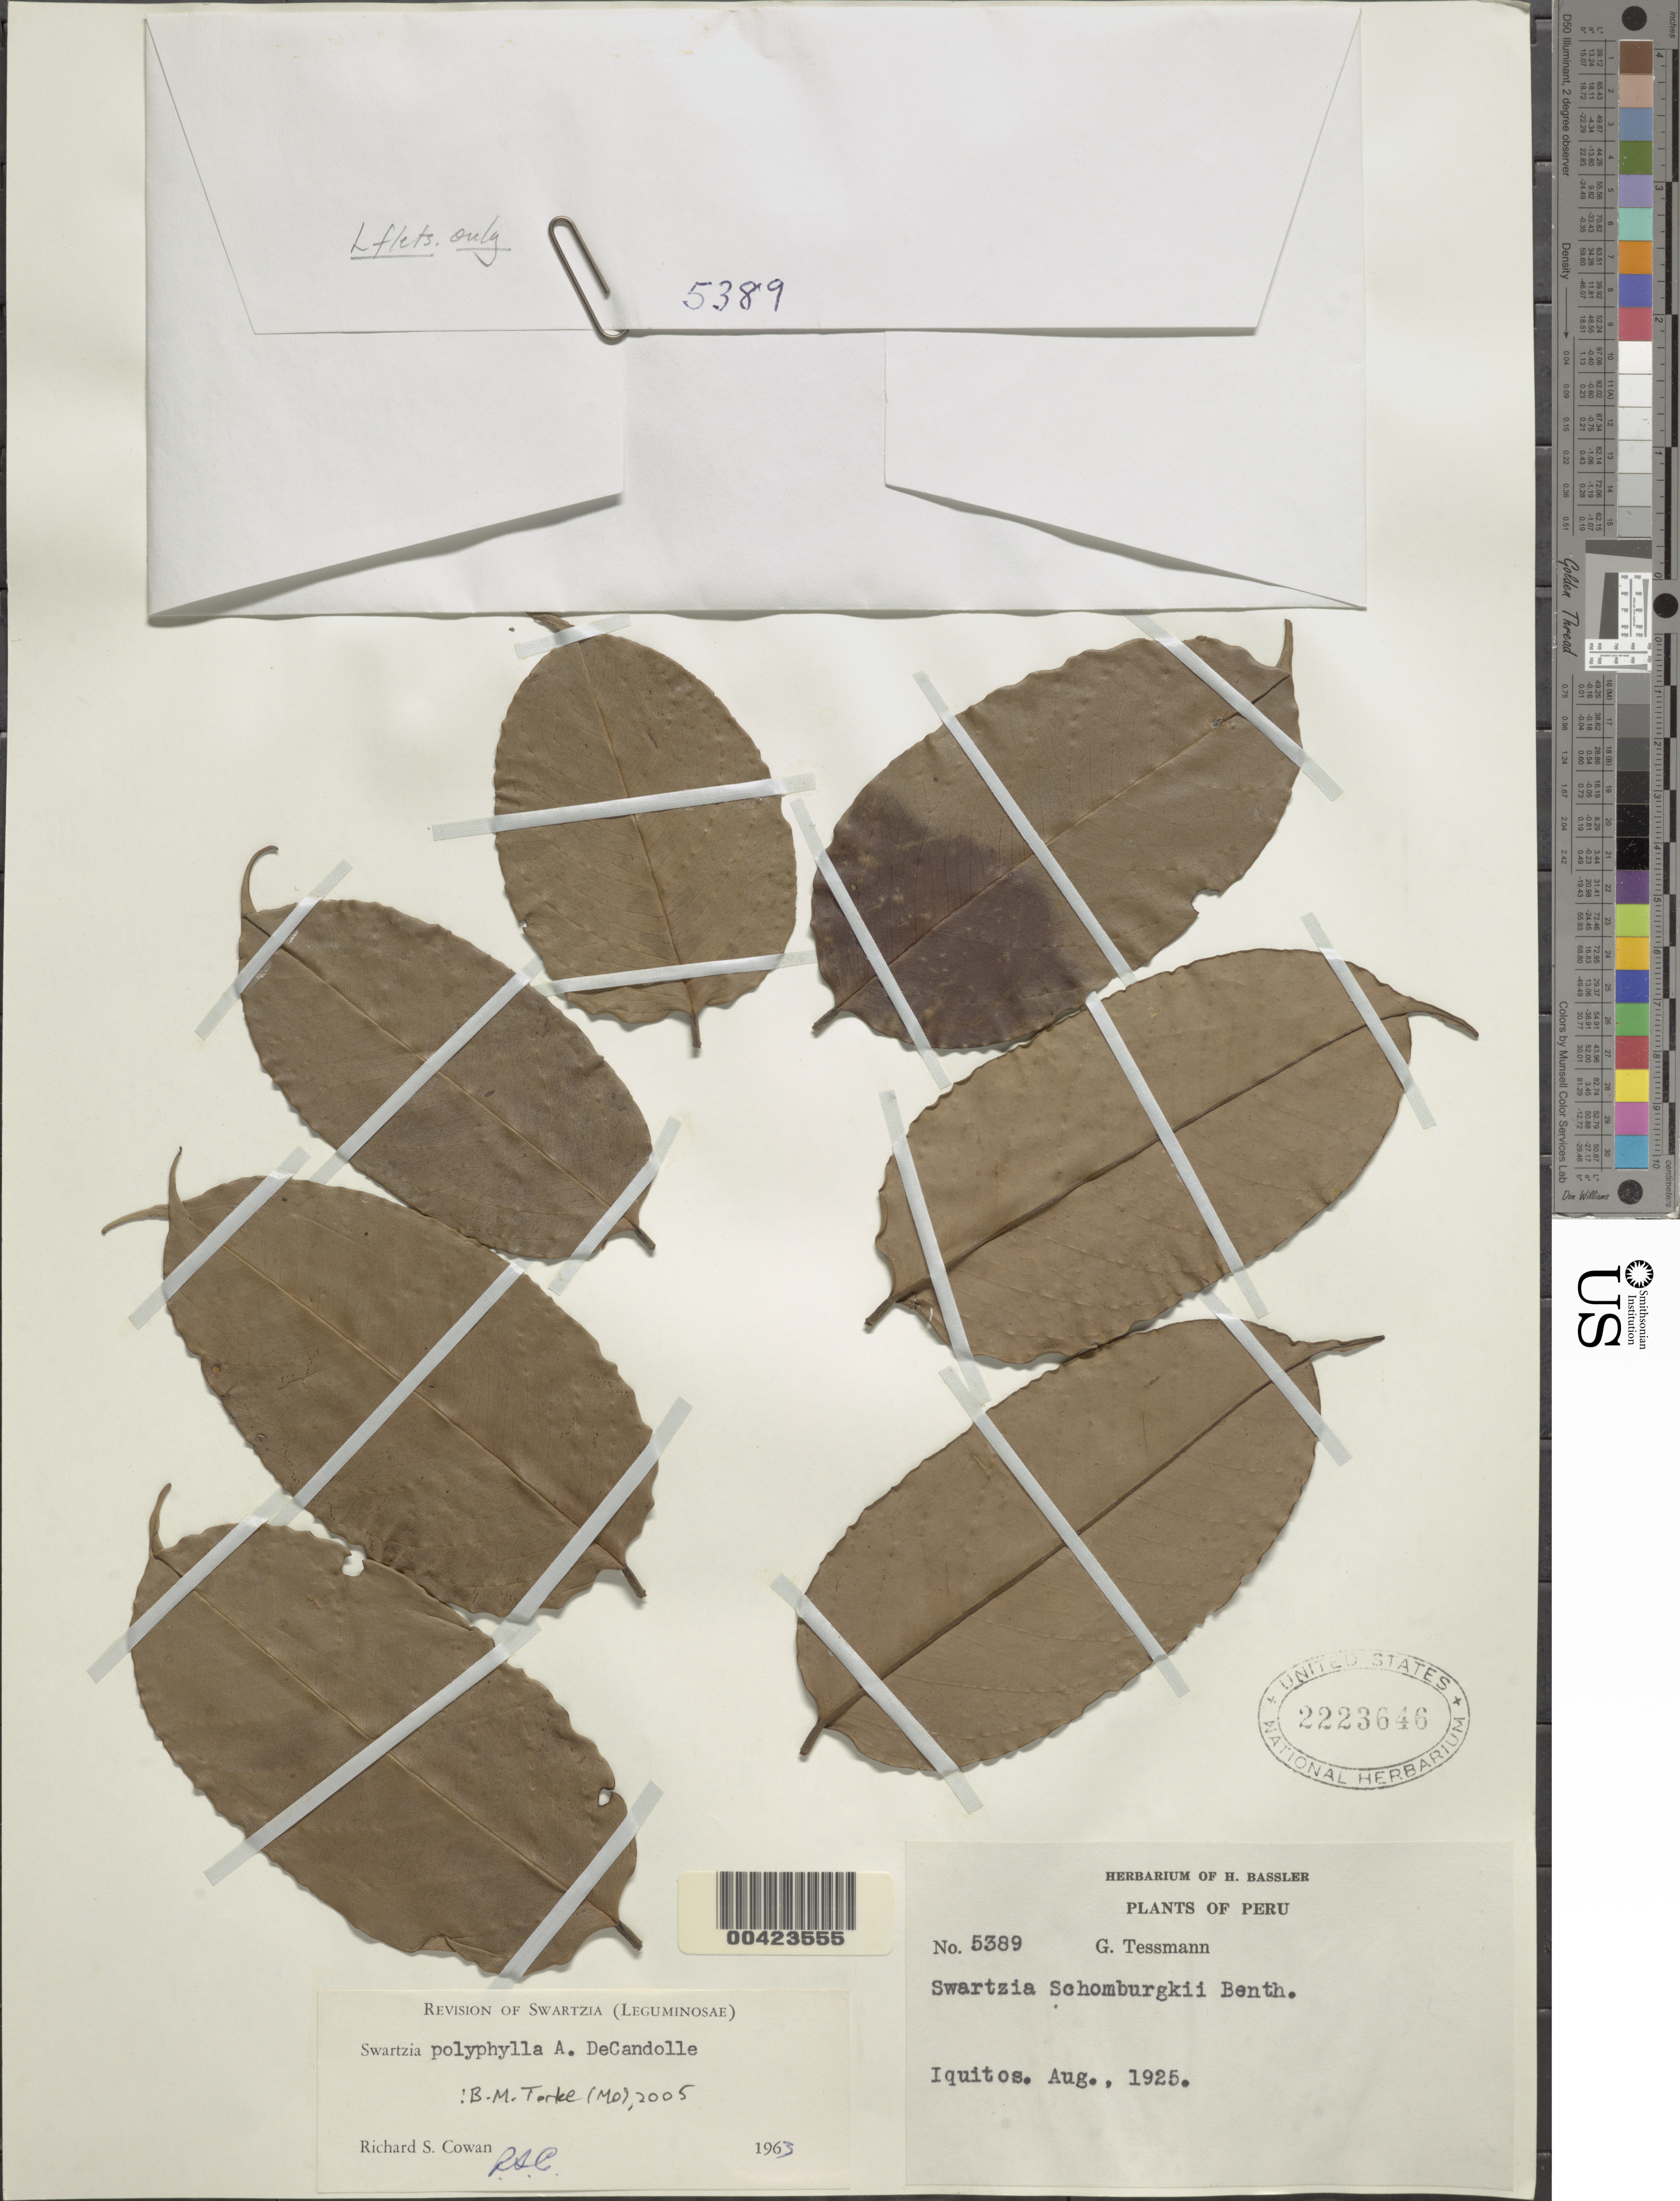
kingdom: Plantae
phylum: Tracheophyta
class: Magnoliopsida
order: Fabales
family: Fabaceae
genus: Swartzia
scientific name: Swartzia polyphylla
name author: DC.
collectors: G. Tessmann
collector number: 5389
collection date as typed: Aug 1925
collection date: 1925-08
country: Peru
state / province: Loreto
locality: Iquitos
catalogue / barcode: US 2223646